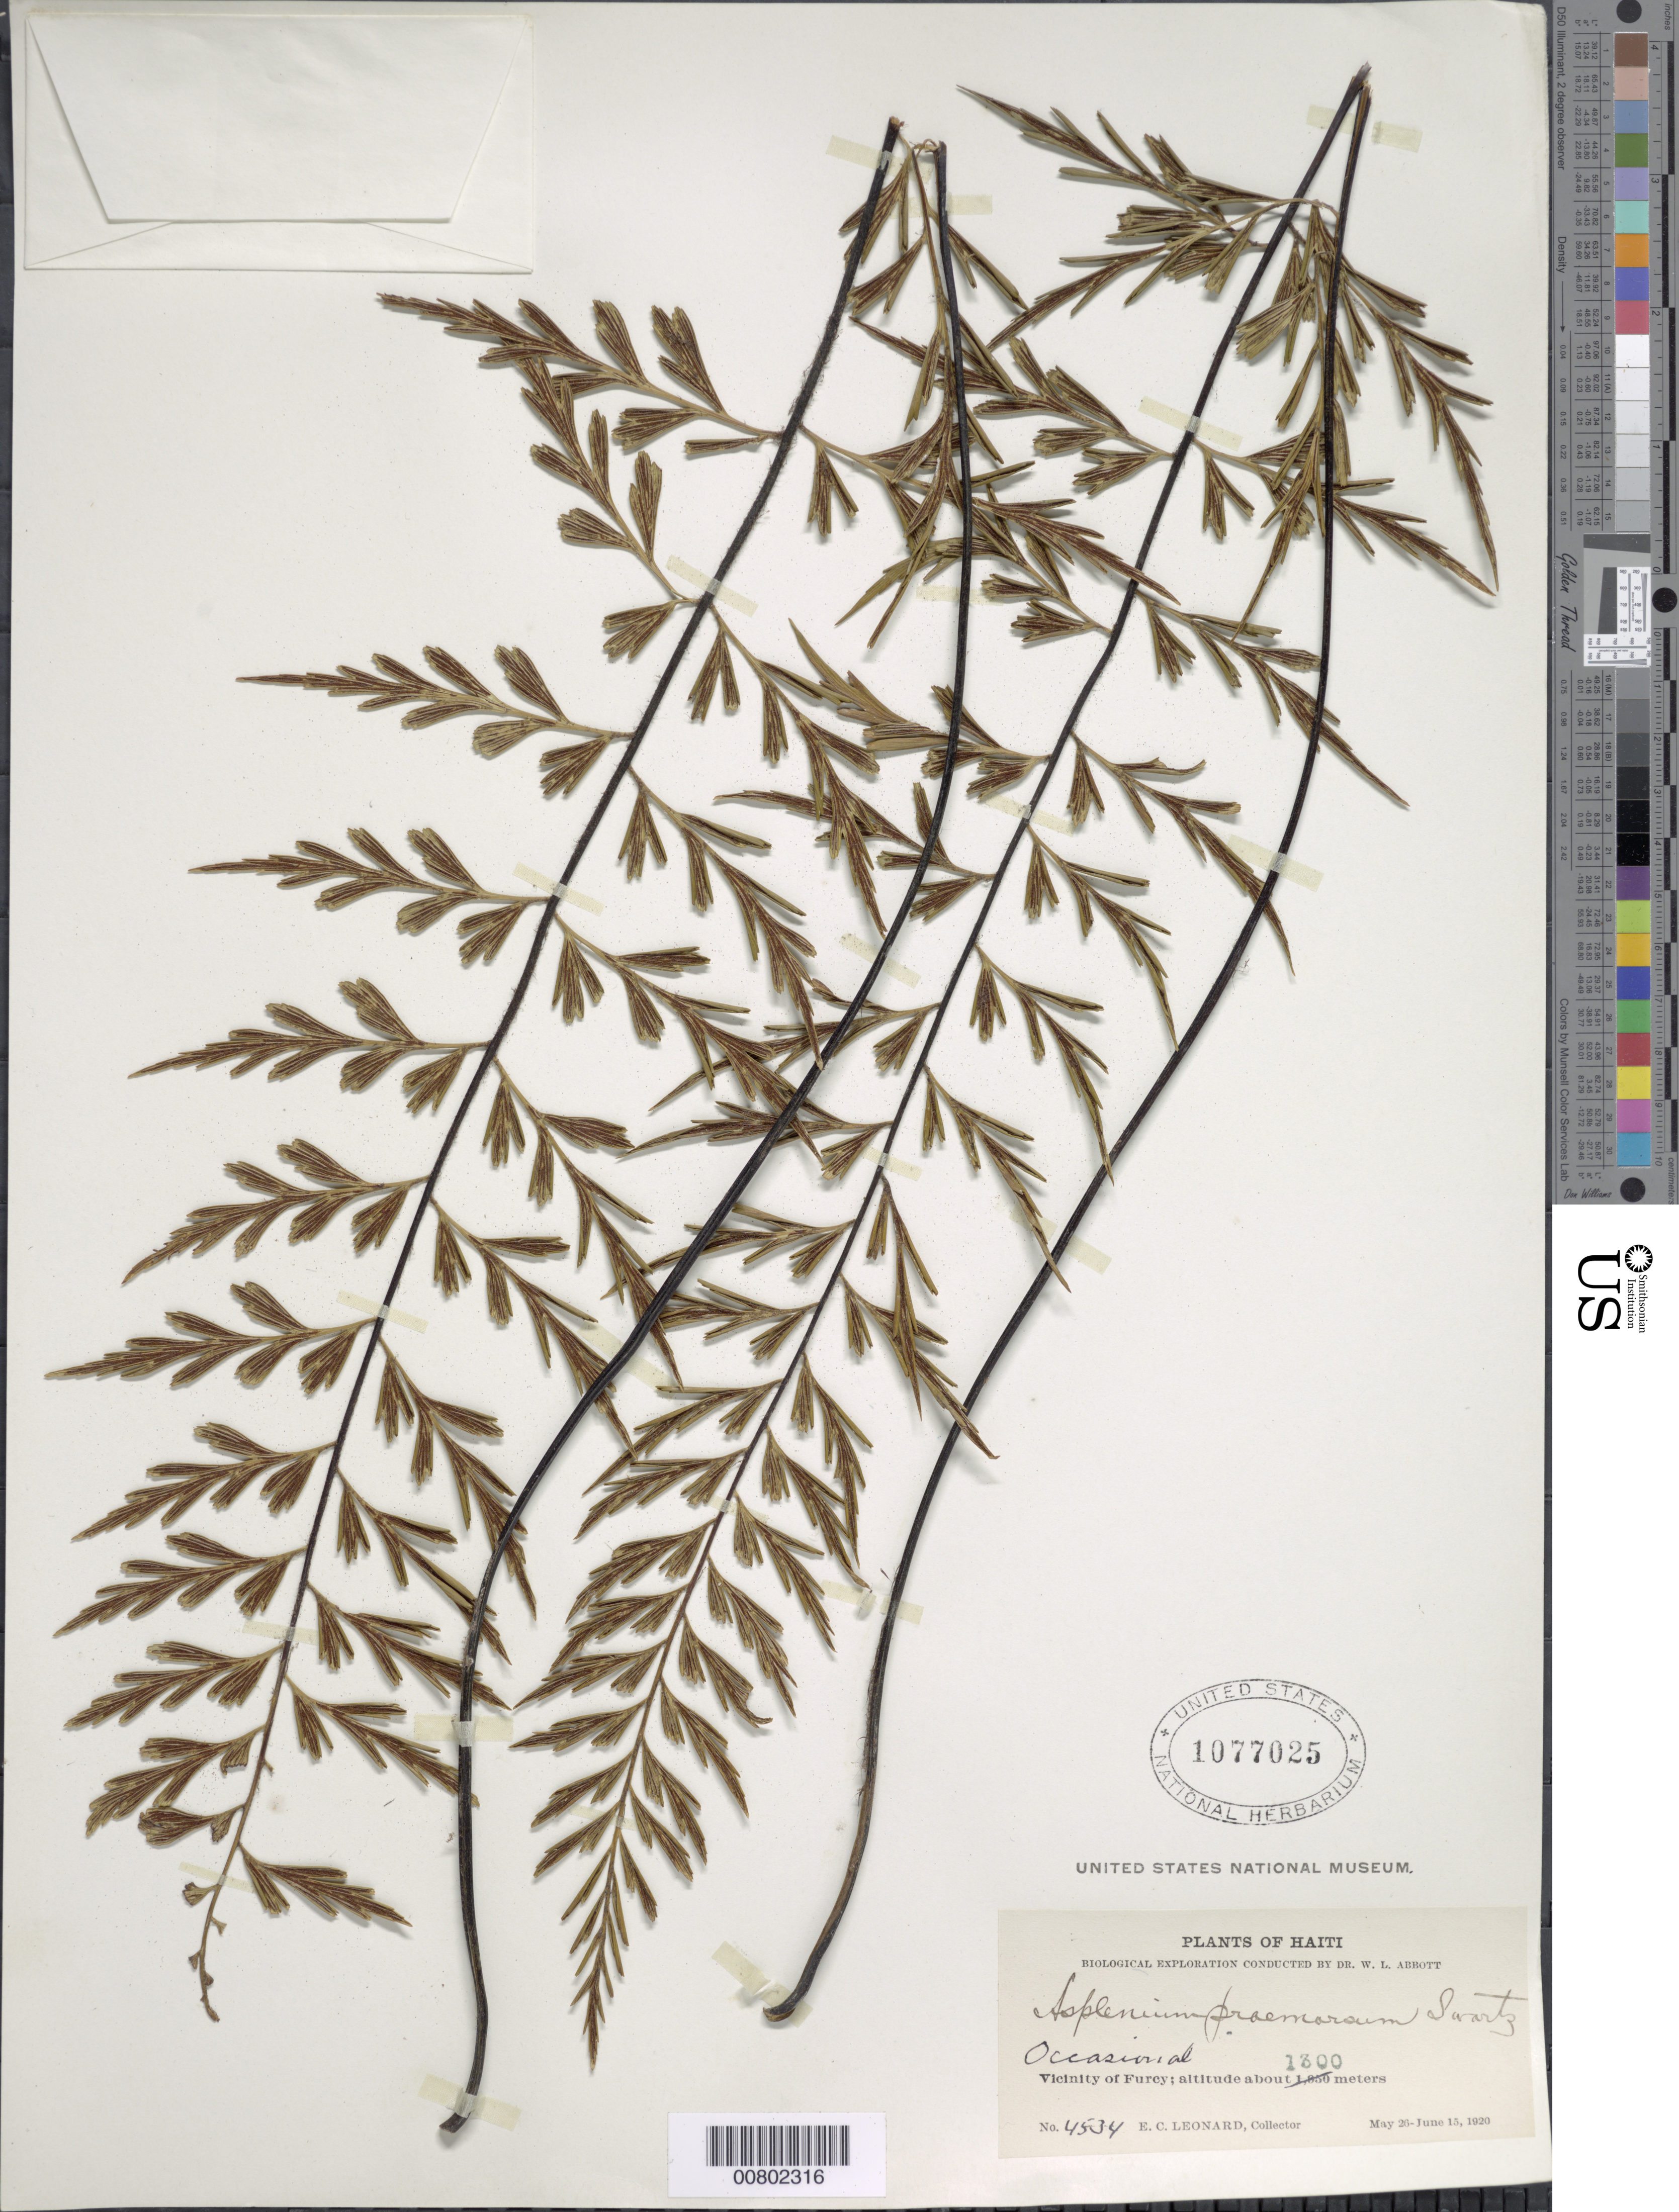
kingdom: Plantae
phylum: Tracheophyta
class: Polypodiopsida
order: Polypodiales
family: Aspleniaceae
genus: Asplenium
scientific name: Asplenium praemorsum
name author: Sw.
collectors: E. C. Leonard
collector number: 4534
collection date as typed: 26 May 1920 to 15 Jun 1920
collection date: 1920-05-26/1920-06-15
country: Haiti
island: Hispaniola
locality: Furcy vicinity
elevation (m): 1300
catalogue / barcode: US 1077025